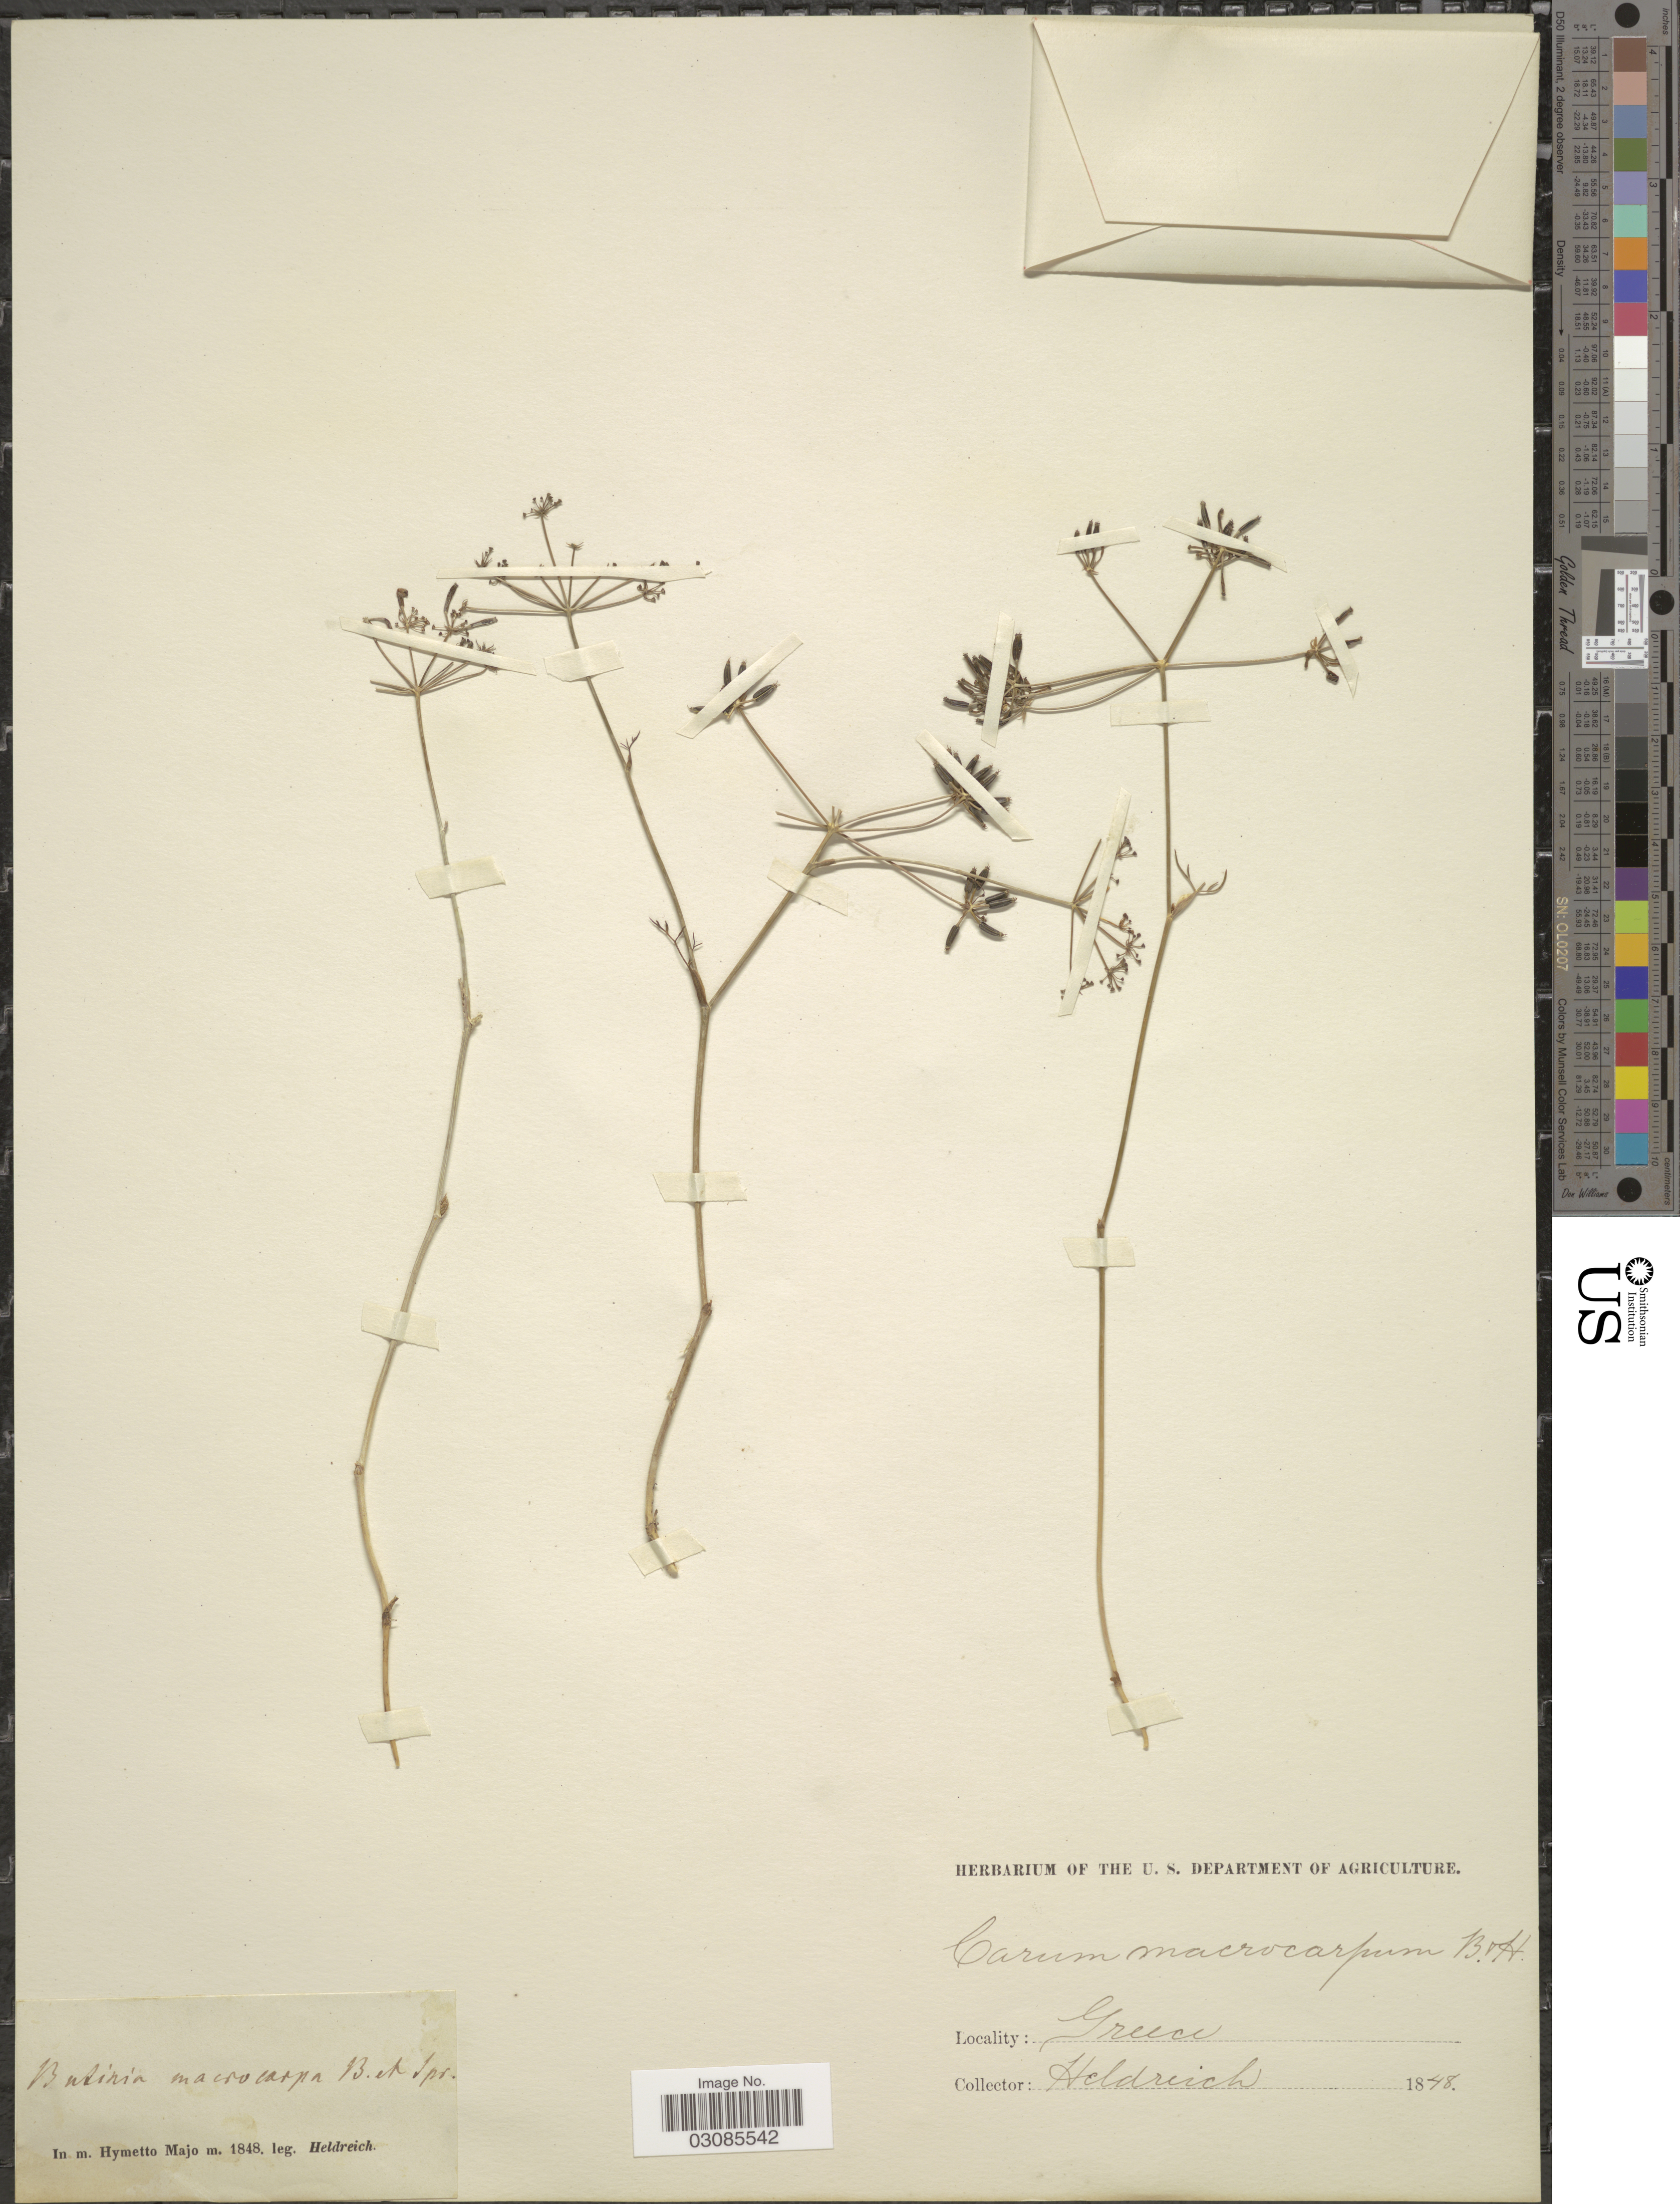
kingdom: Plantae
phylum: Tracheophyta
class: Magnoliopsida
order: Apiales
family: Apiaceae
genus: Geocaryum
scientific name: Geocaryum macrocarpum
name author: (Boiss. & Spruner) Engstrand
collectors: Heldreich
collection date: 1848-05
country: Greece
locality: In m. Hymetto.